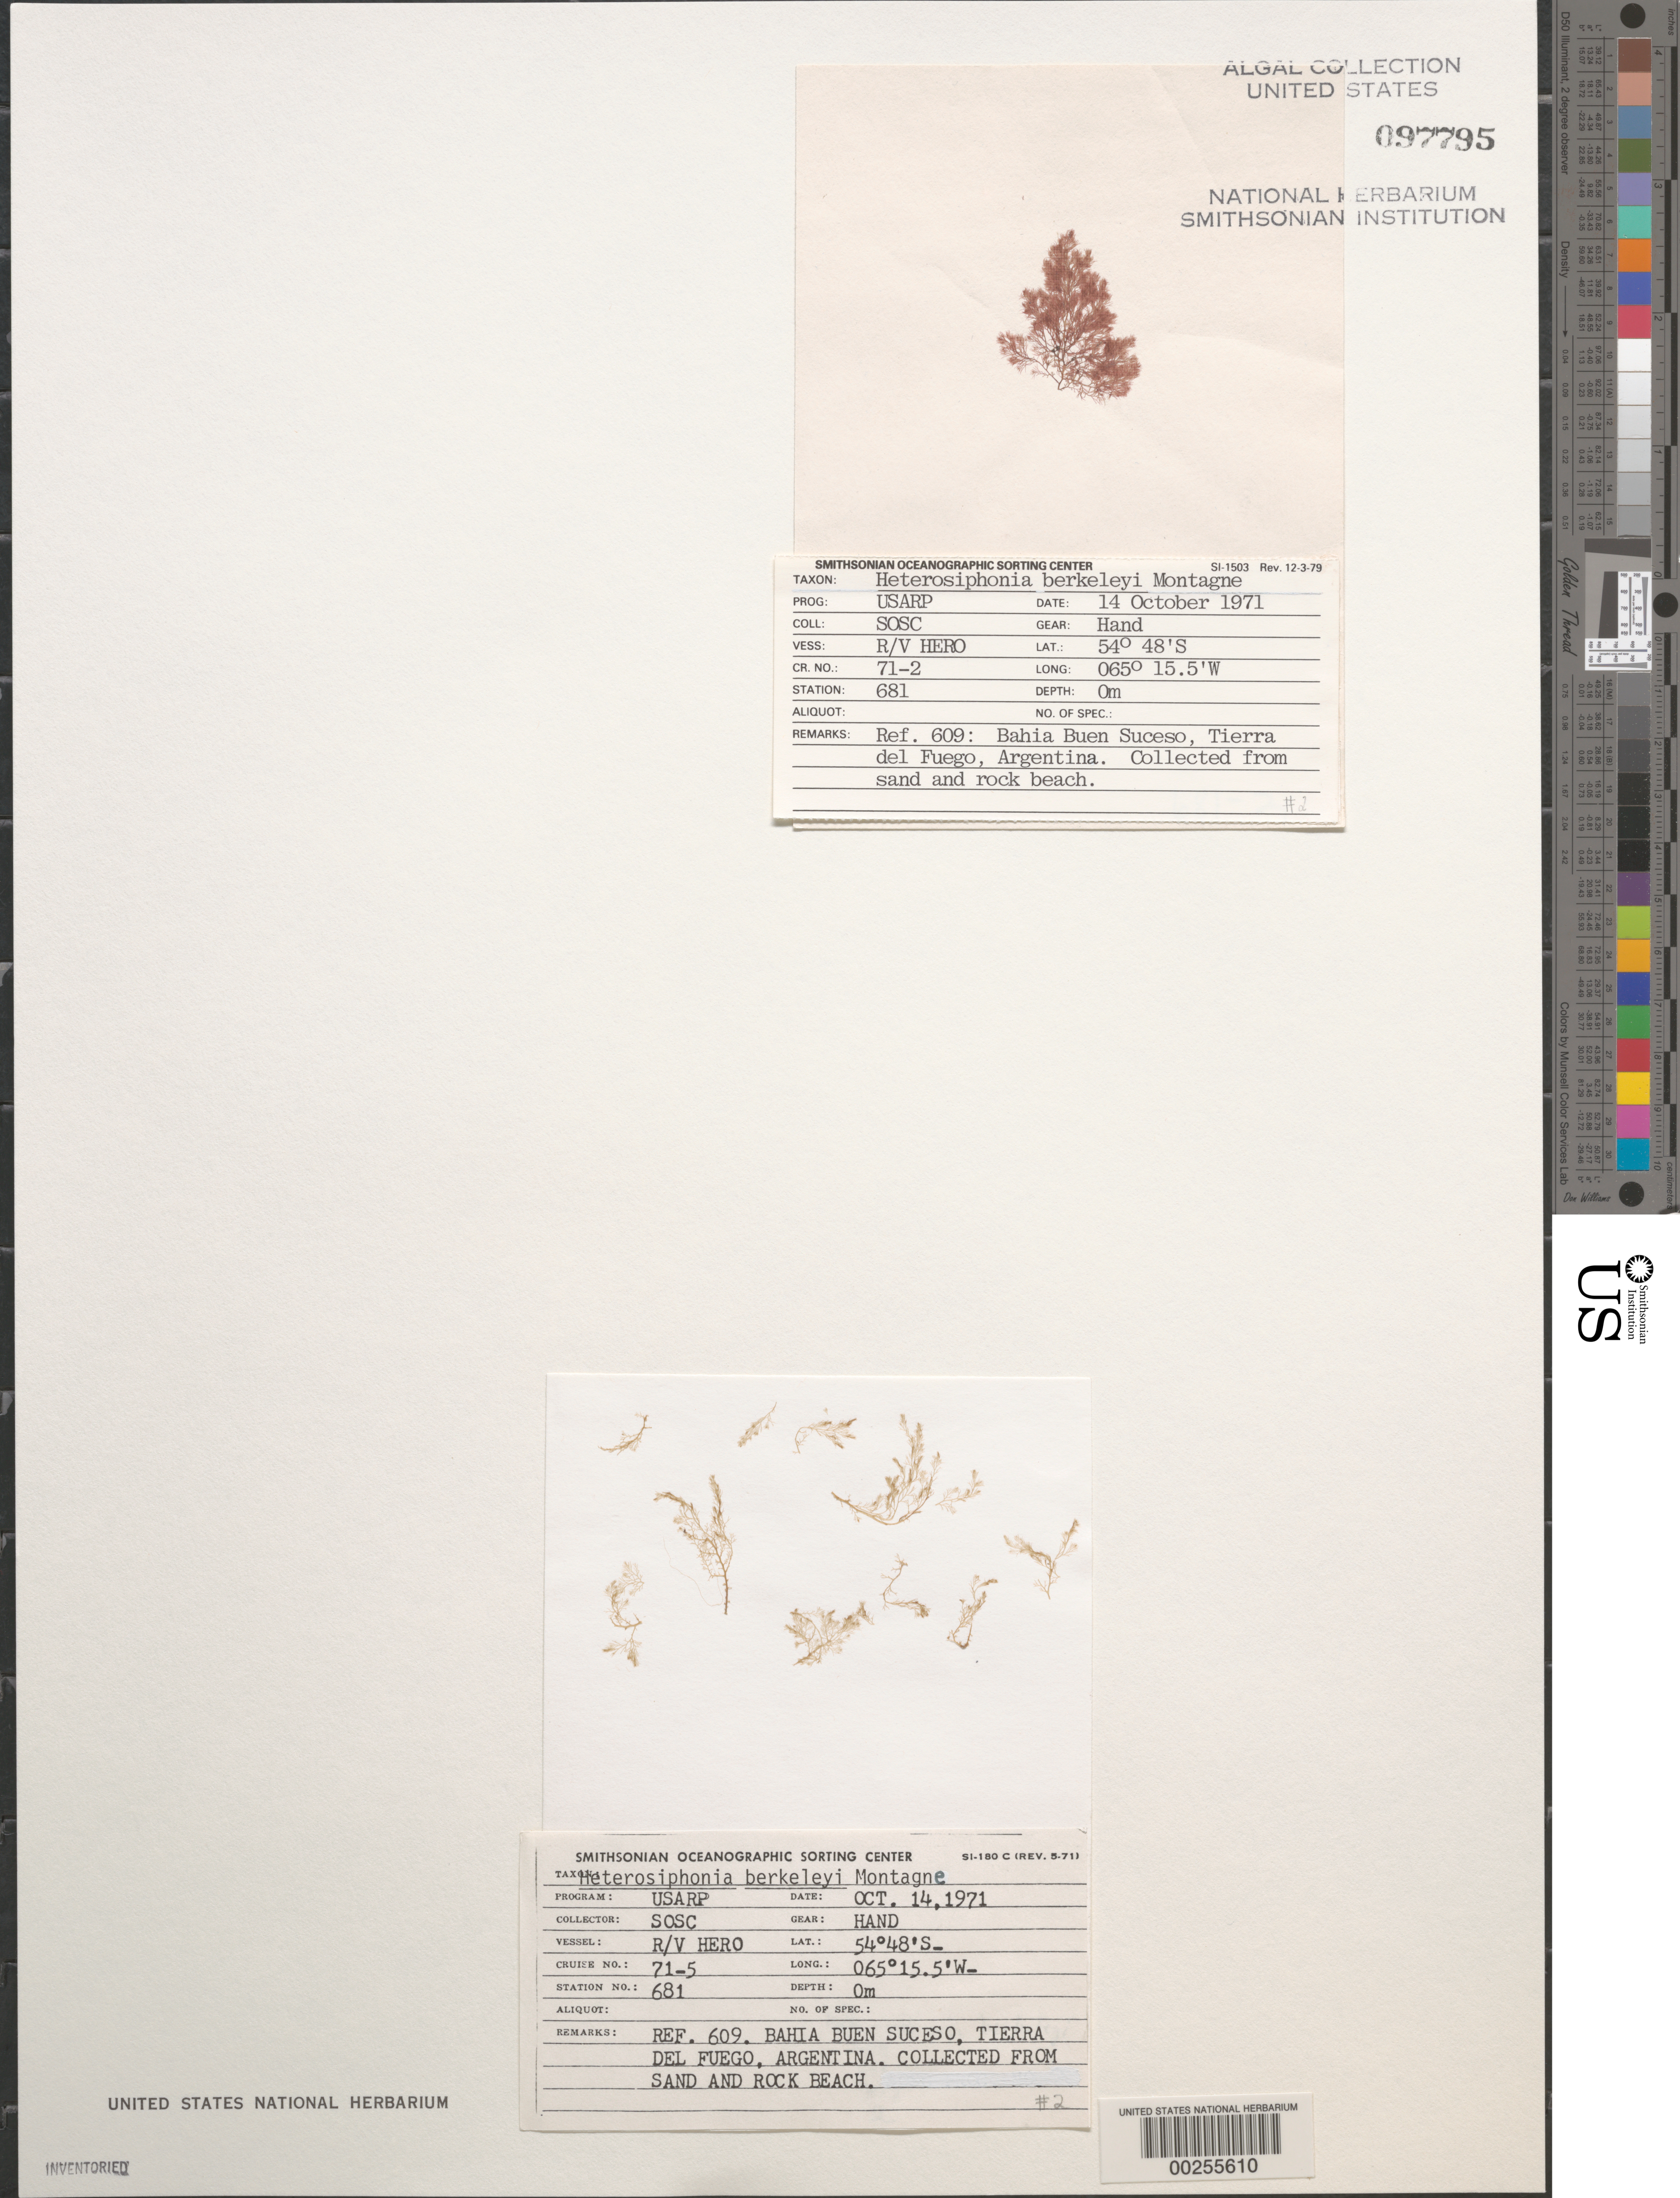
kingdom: Plantae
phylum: Rhodophyta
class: Florideophyceae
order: Ceramiales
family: Dasyaceae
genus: Heterosiphonia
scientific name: Heterosiphonia berkeleyi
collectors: SOSC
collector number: Station 681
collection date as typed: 14 Oct 1971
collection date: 1971-10-14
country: Argentina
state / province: Tierra del Fuego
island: Isla de los Estados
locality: Bahia Buen Suceso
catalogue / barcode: US 97795